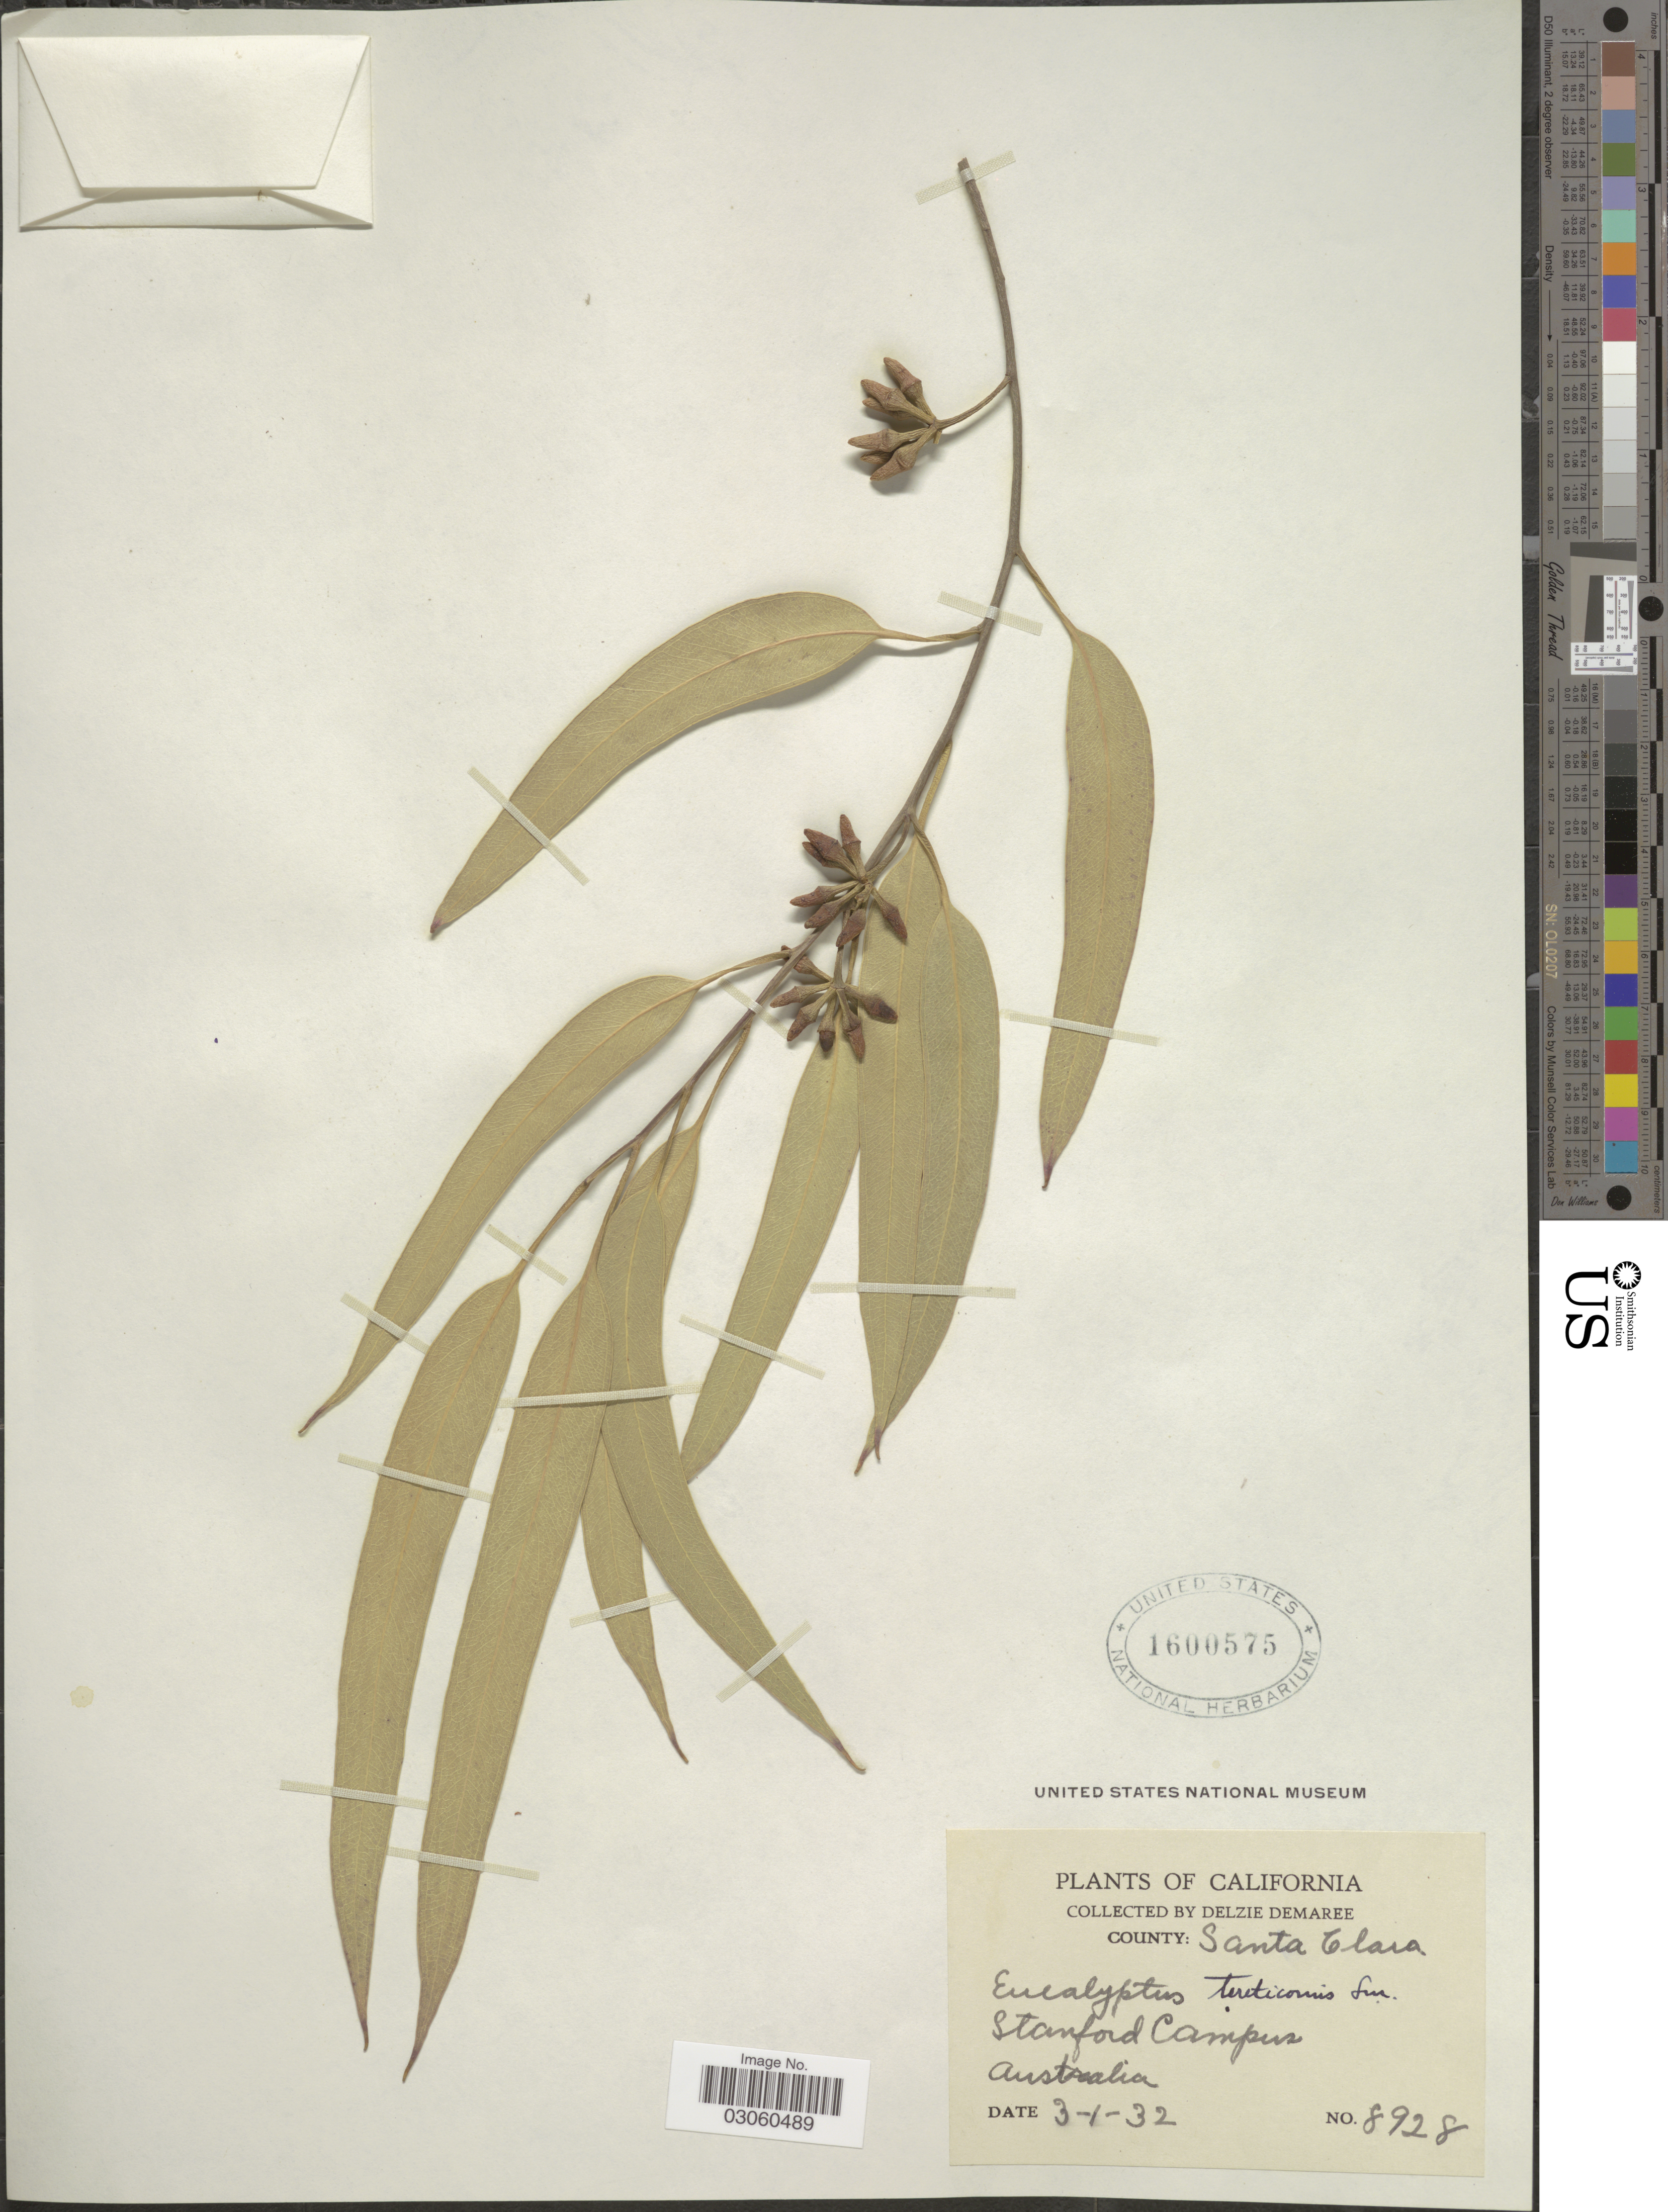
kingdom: Plantae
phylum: Tracheophyta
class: Magnoliopsida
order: Myrtales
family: Myrtaceae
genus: Eucalyptus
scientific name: Eucalyptus tereticornis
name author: Sm.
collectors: D. Demaree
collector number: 8928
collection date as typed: Transcribed d/m/y: 1/3/32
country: United States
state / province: California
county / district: Santa Clara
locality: County: Santa Clara. Stanford Campus.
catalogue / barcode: US 1600575